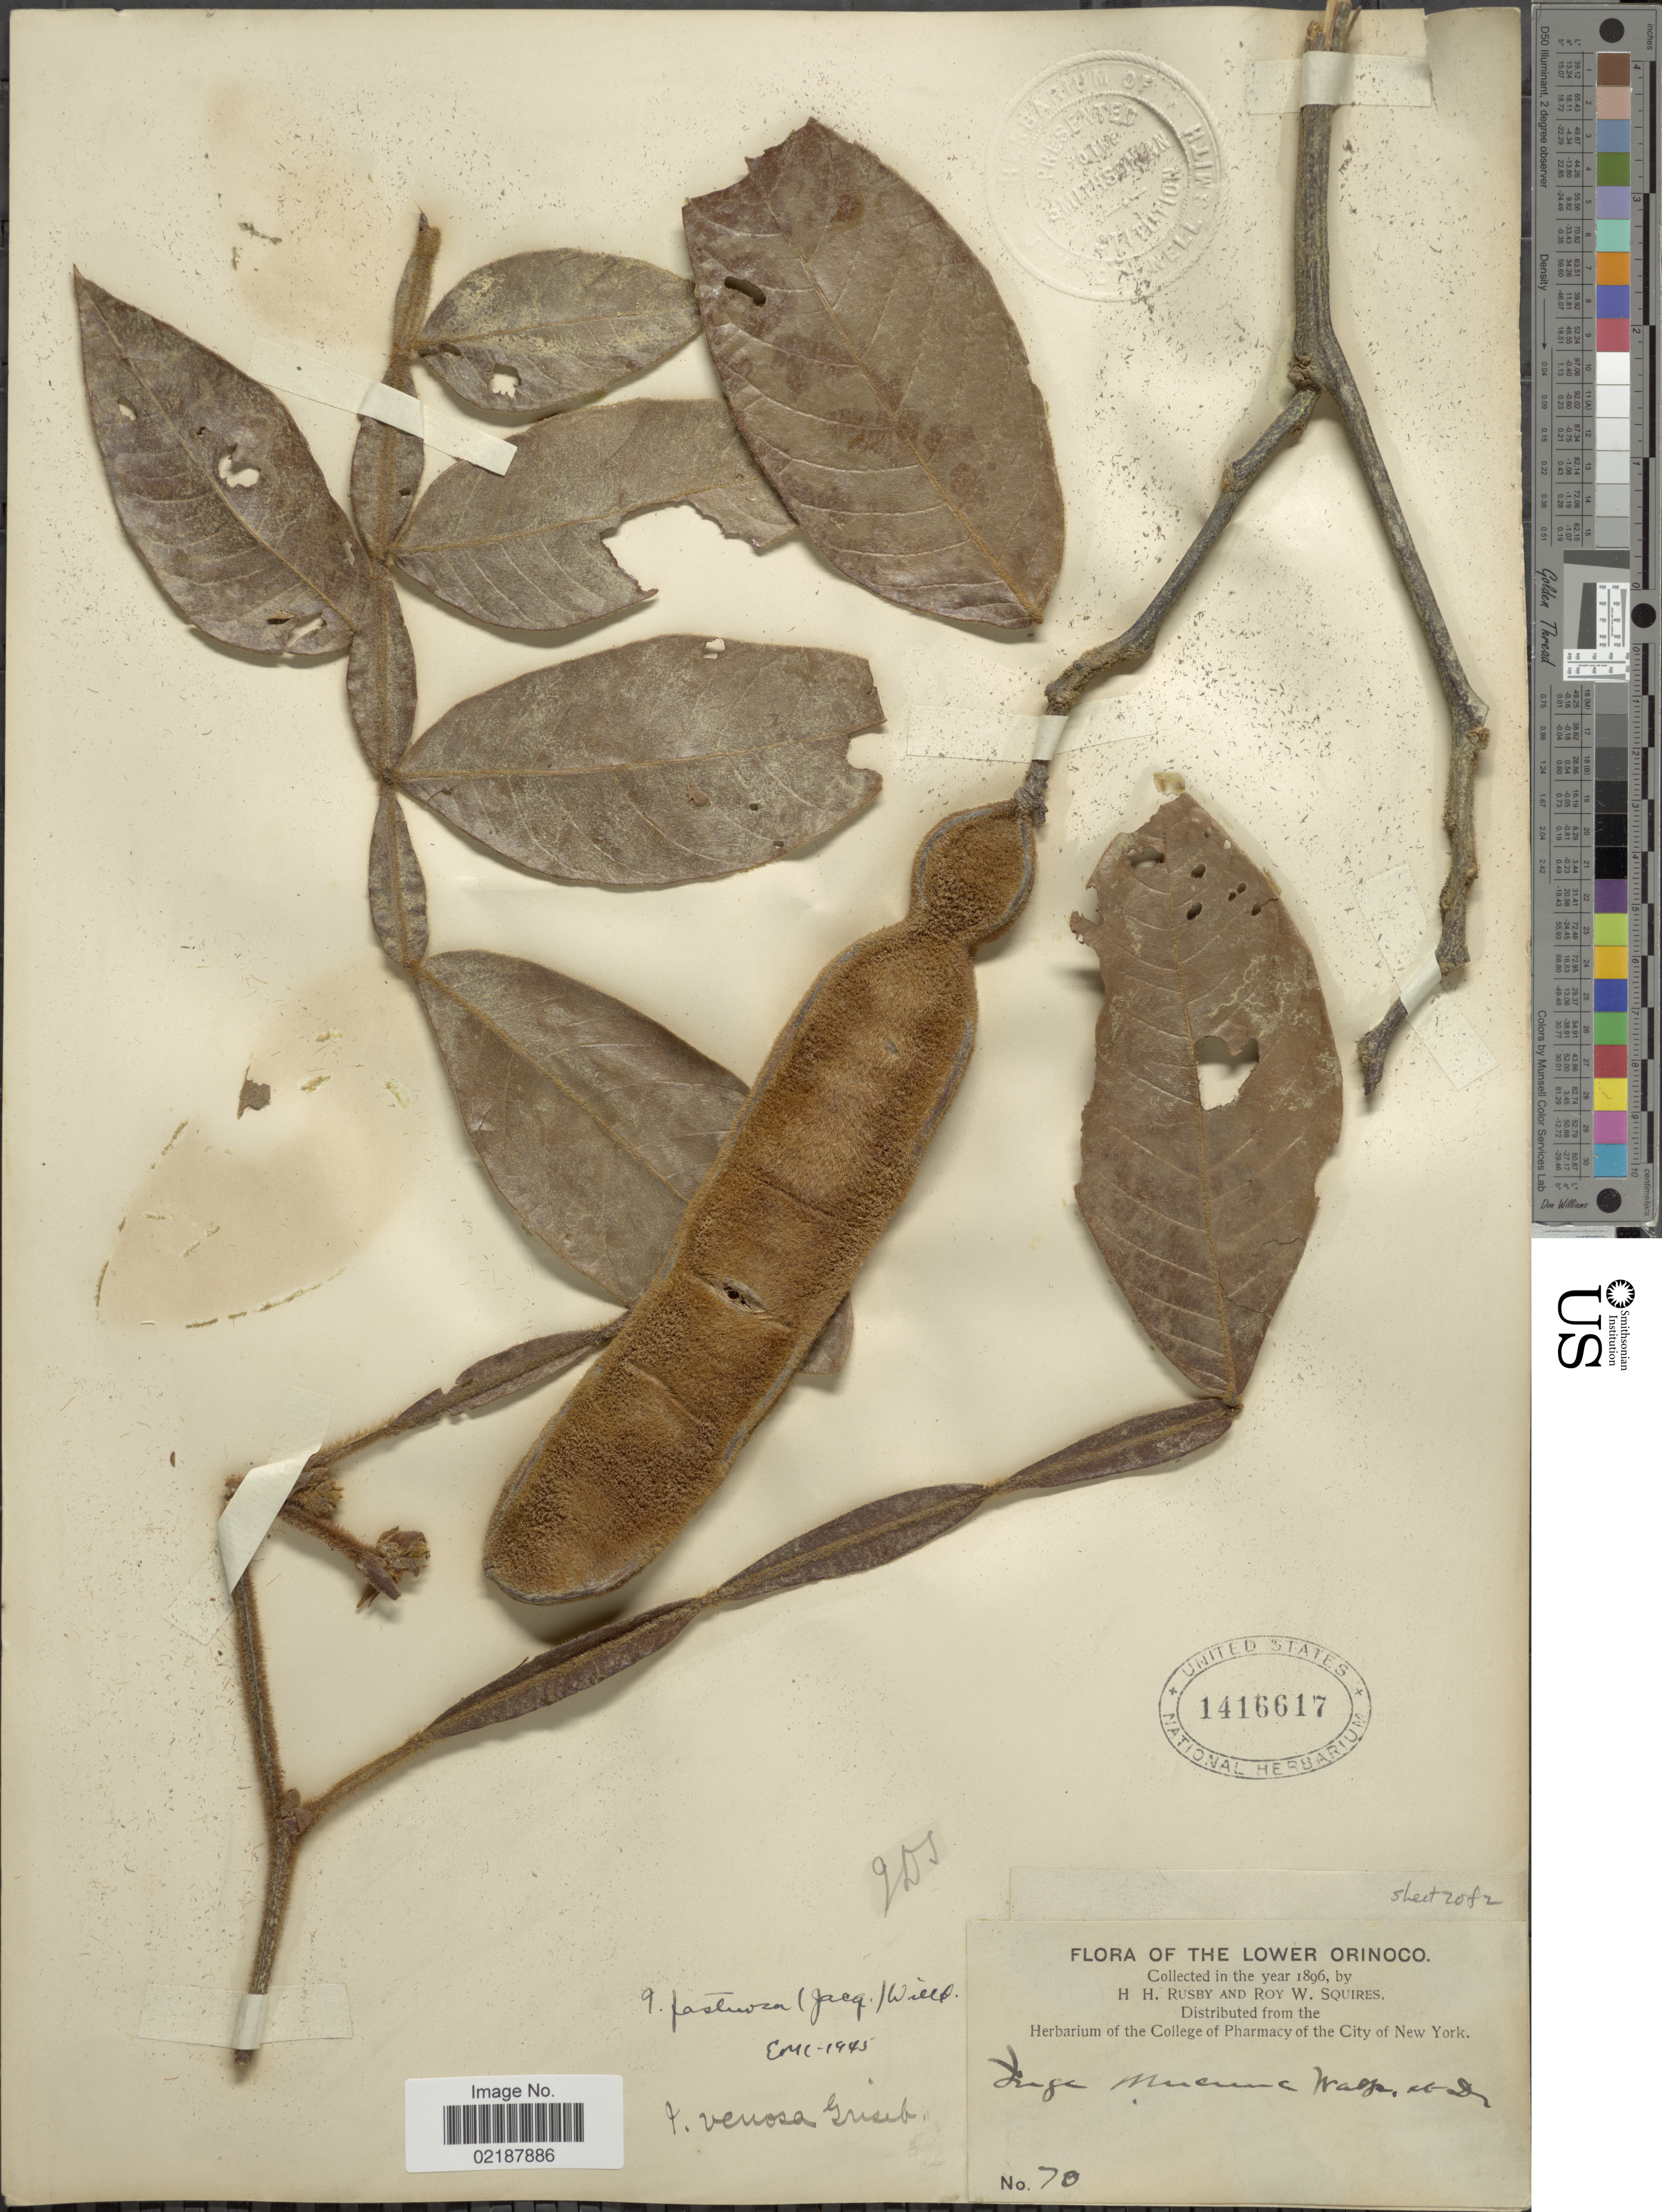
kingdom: Plantae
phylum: Tracheophyta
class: Magnoliopsida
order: Fabales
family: Fabaceae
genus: Inga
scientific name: Inga fastuosa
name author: (Jacq.) Willd.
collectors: H. H. Rusby & R. Squires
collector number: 70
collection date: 1896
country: Venezuela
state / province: Delta Amacuro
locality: Lower Orinoco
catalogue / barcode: US 1416617